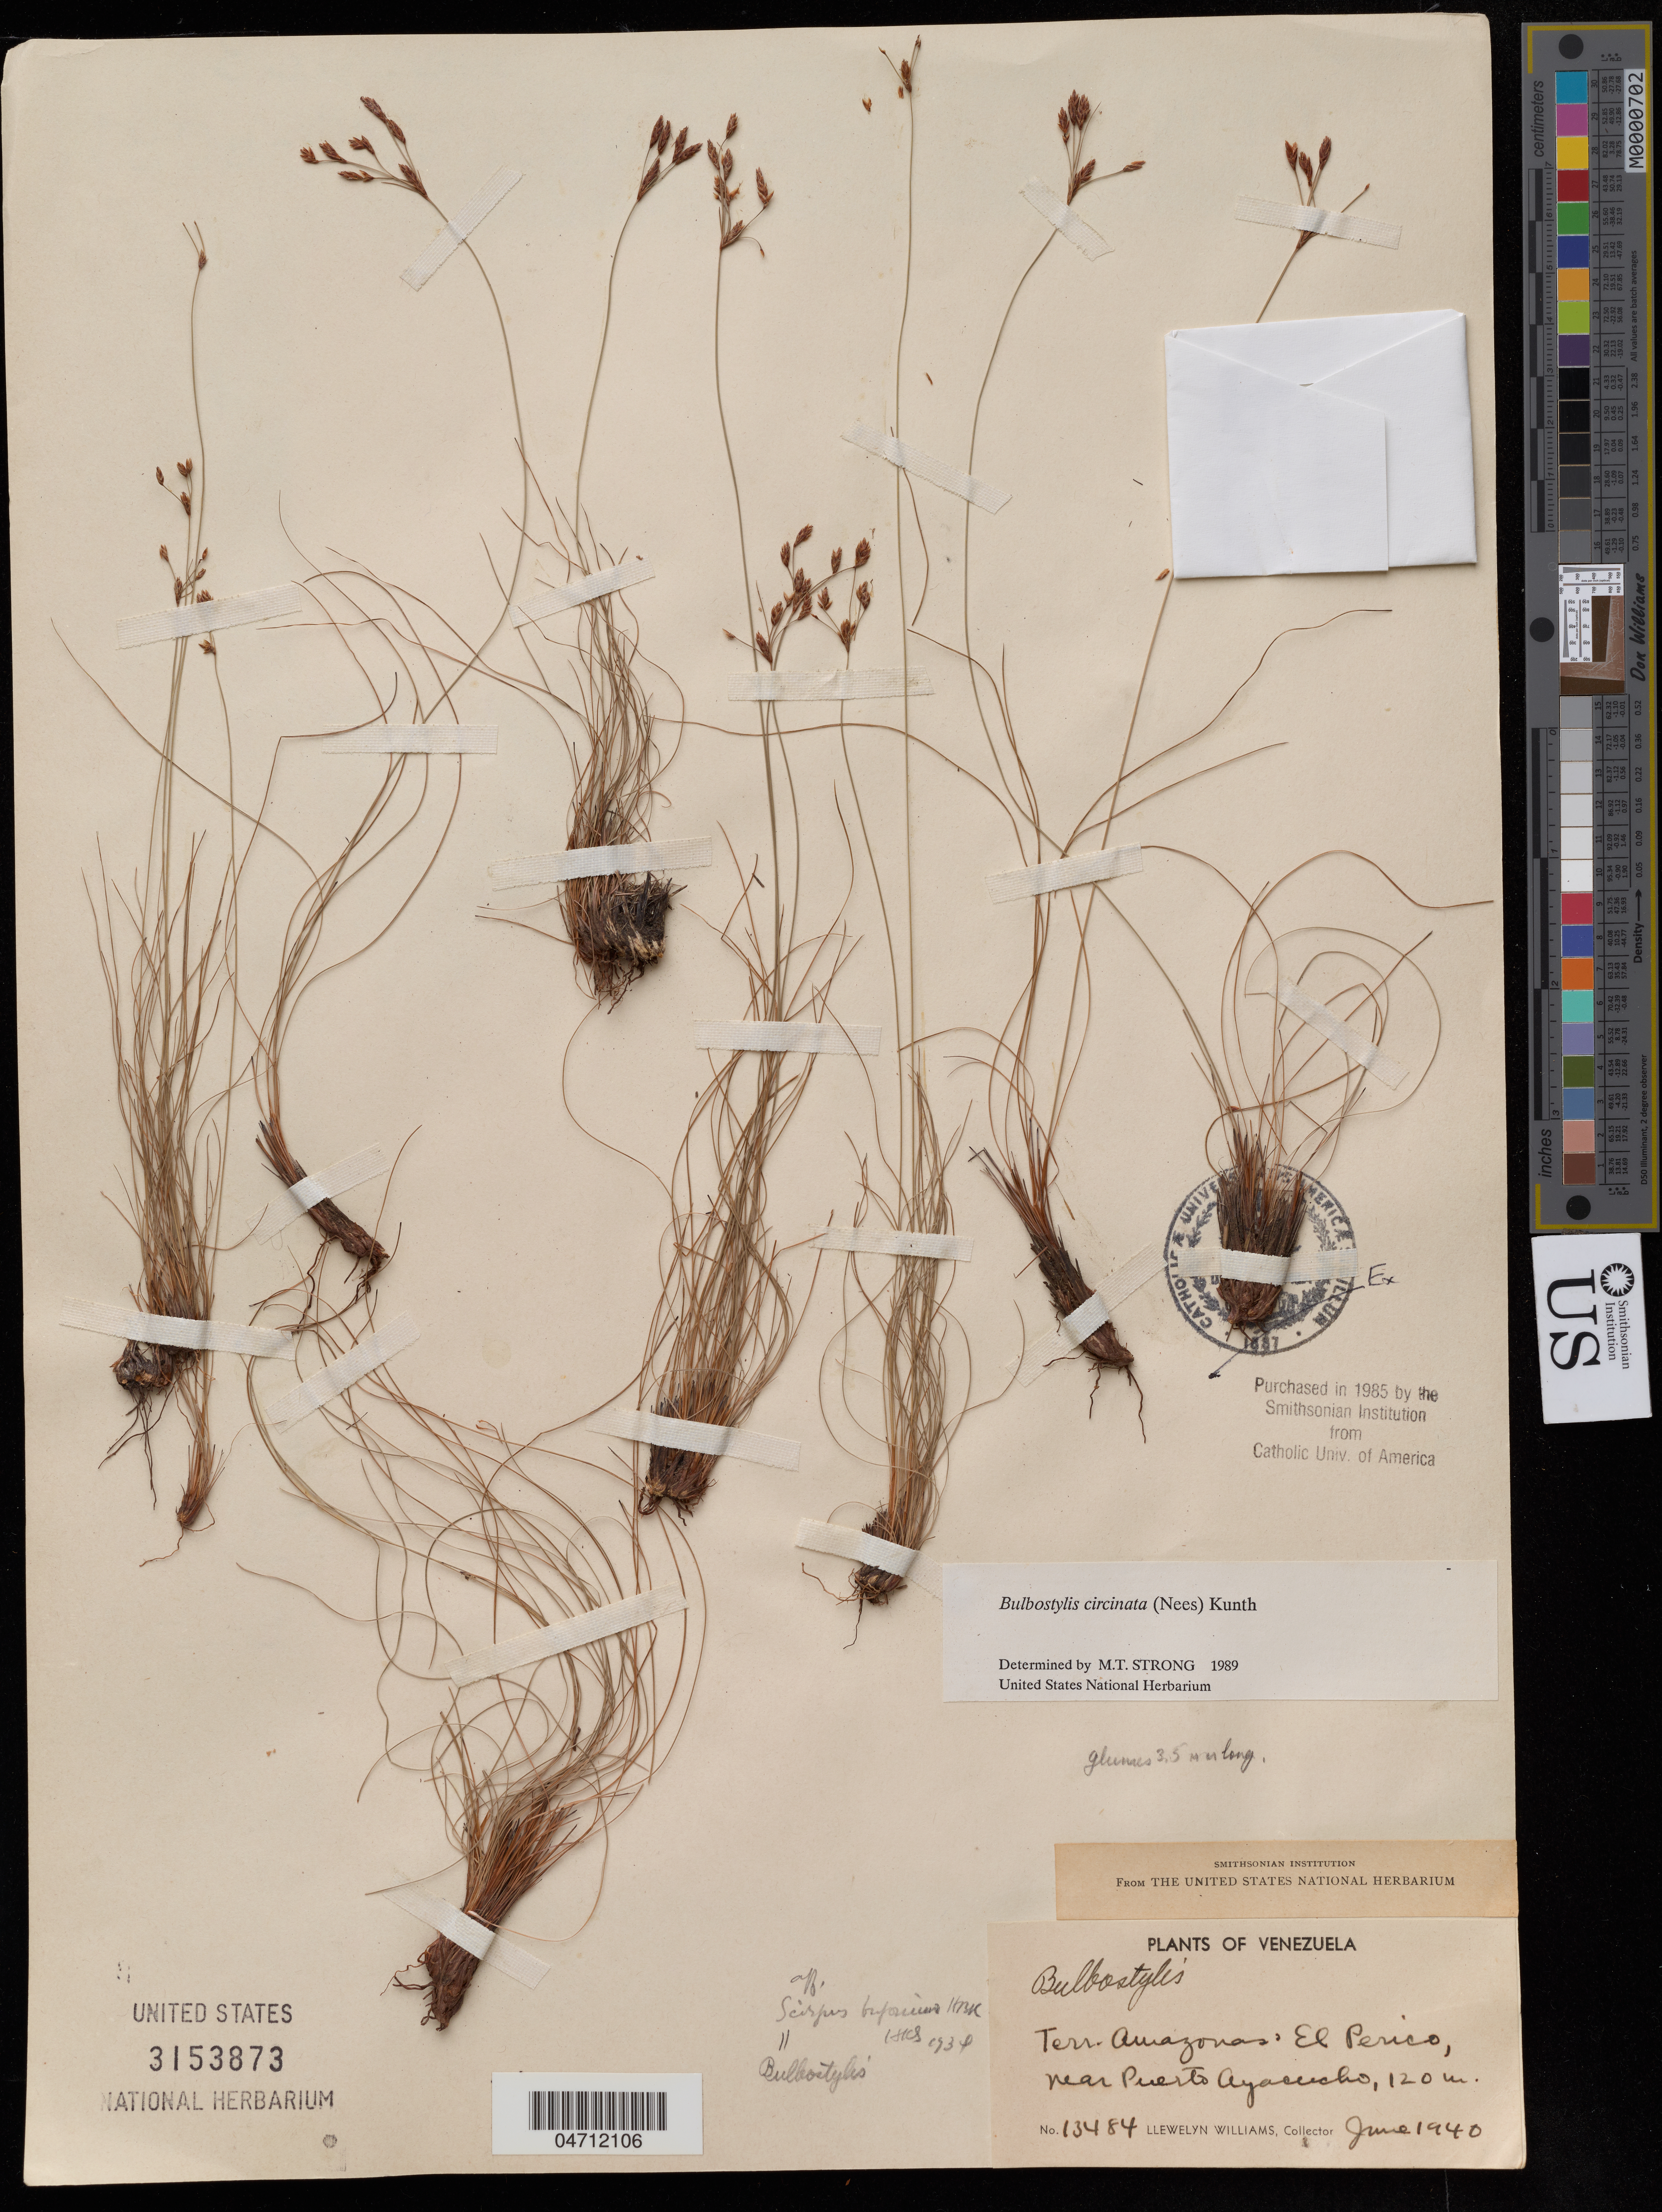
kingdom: Plantae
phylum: Tracheophyta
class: Liliopsida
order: Poales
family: Cyperaceae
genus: Bulbostylis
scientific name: Bulbostylis circinata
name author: (Kunth) C.B. Clarke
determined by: Strong, M. T., (US), Smithsonian Institution - National Museum of Natural History (UNITED STATES)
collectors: Ll. Williams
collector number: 13484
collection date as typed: Jun 1940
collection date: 1940-06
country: Venezuela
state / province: Amazonas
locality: El Perico, near Puerto Ayacucho.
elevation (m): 120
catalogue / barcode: US 3153873